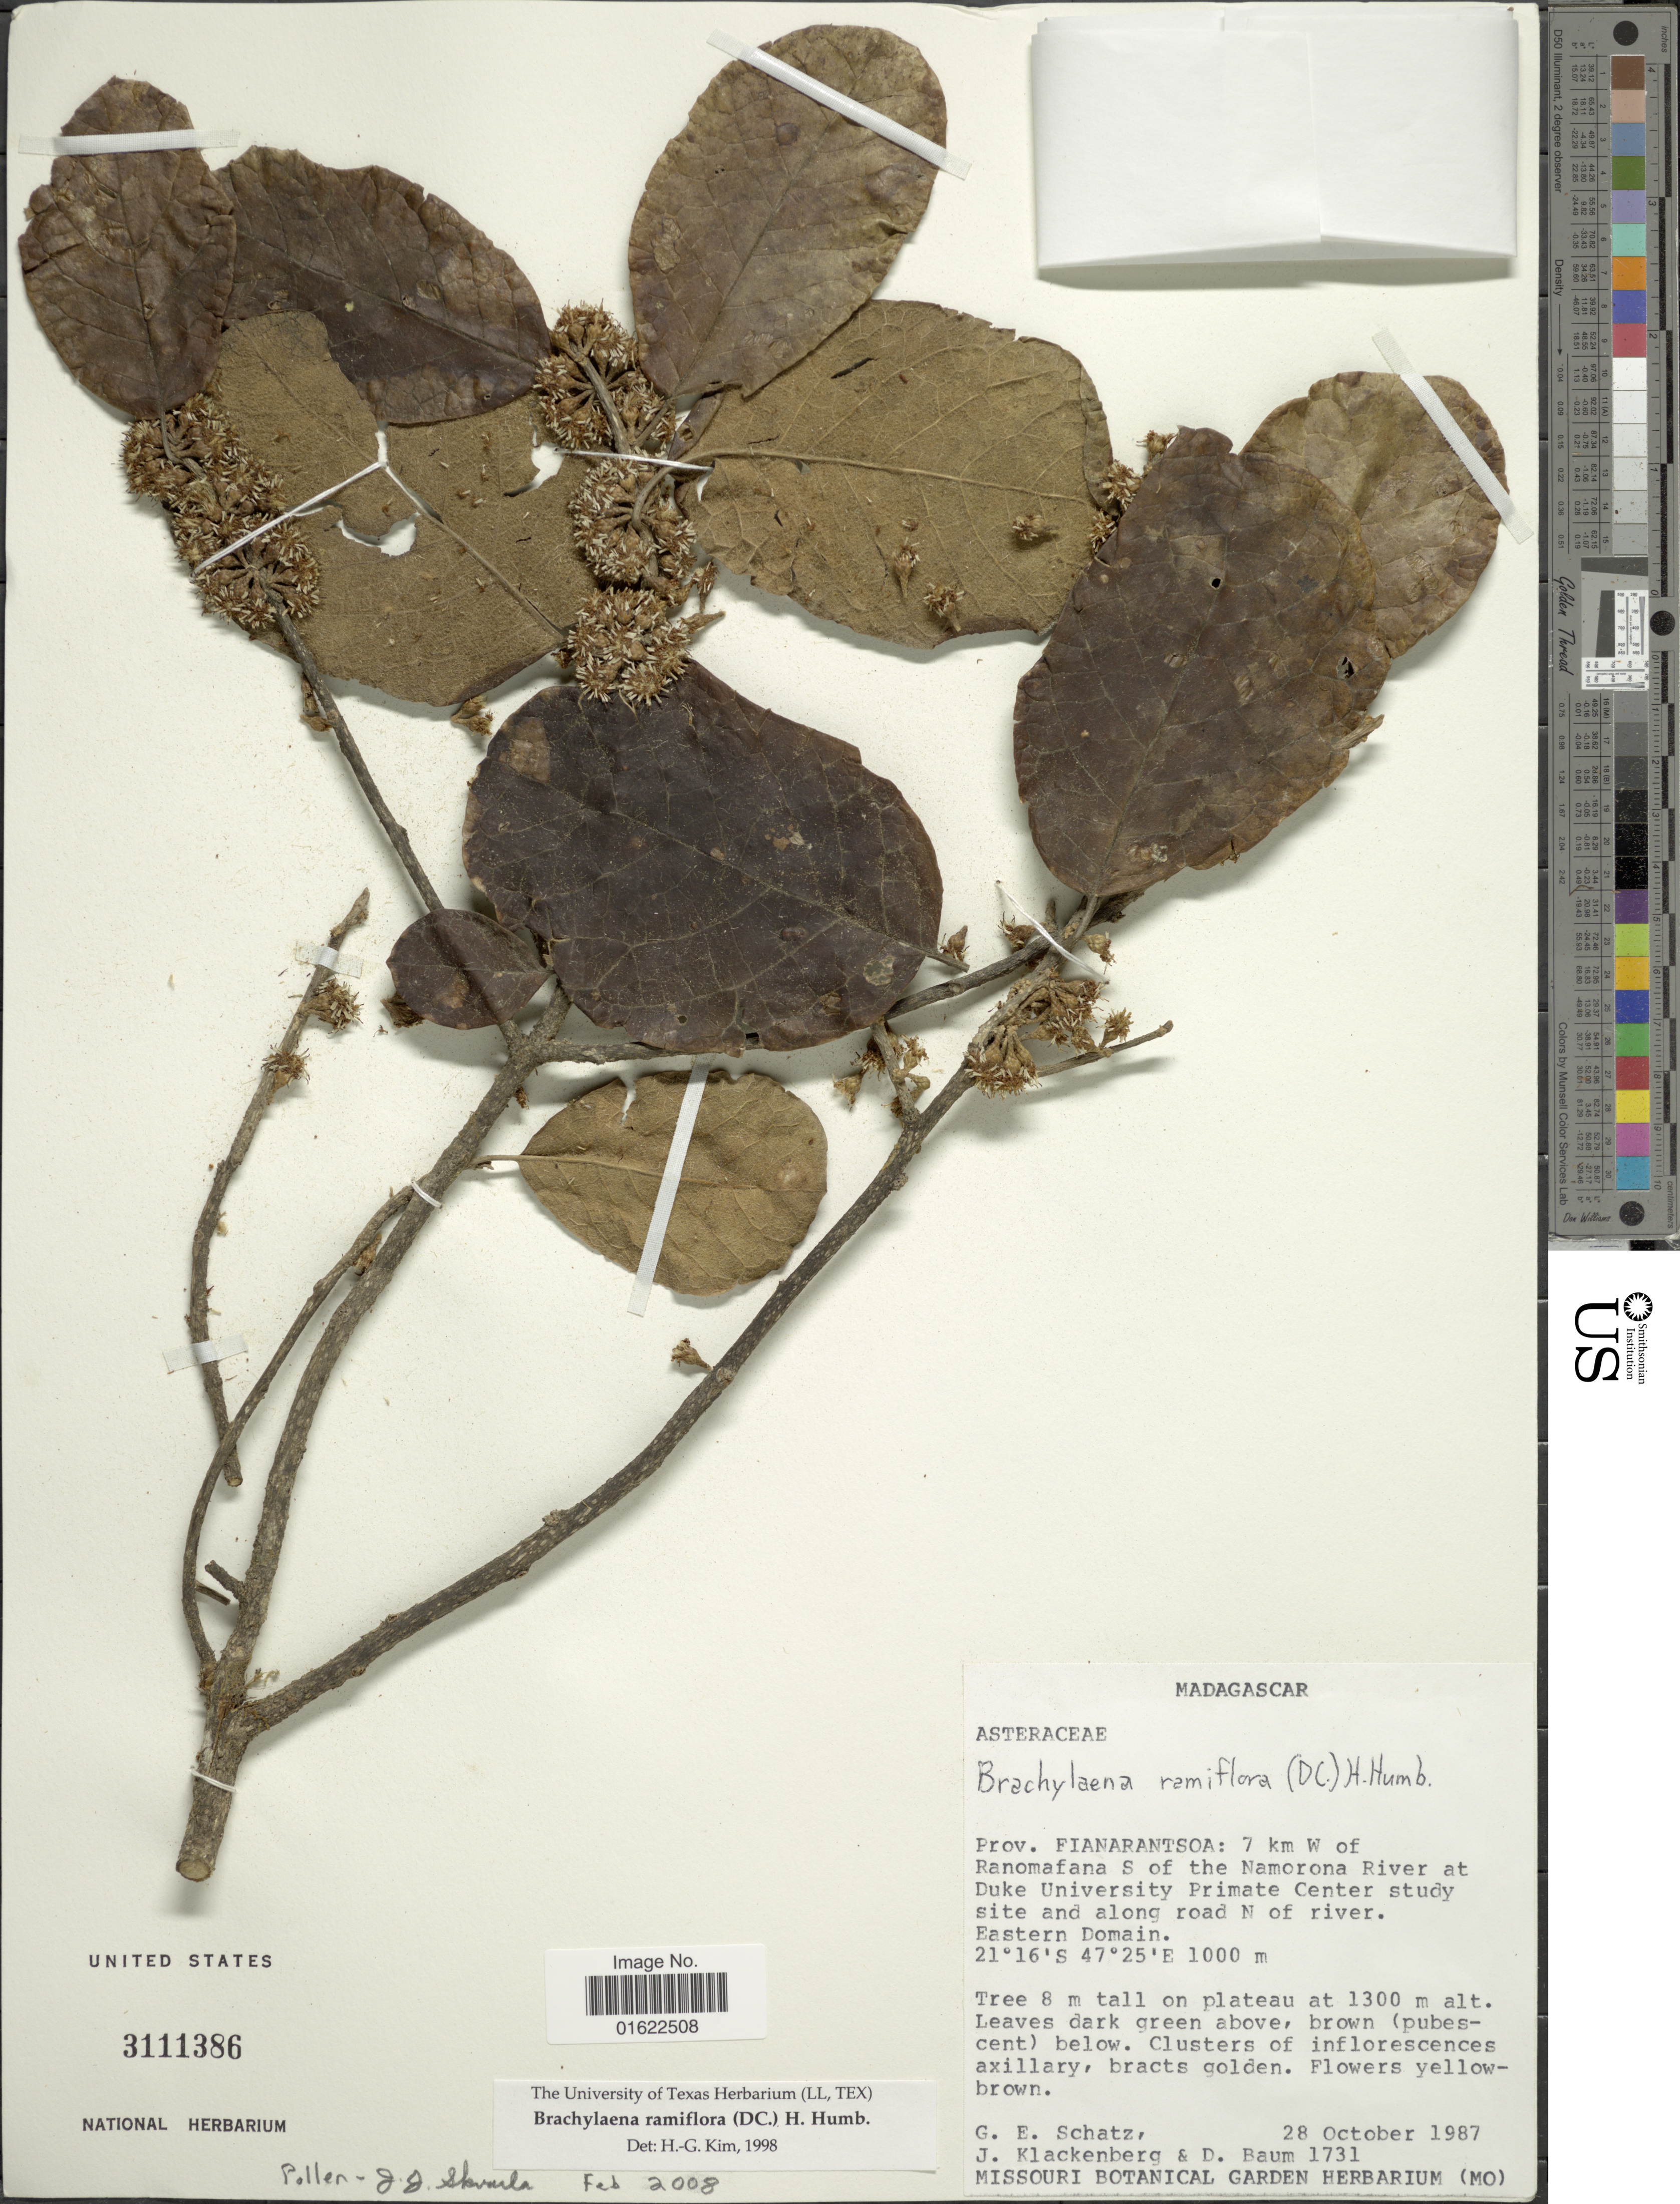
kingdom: Plantae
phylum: Tracheophyta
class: Magnoliopsida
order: Asterales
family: Asteraceae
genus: Brachylaena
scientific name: Brachylaena ramiflora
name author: (DC.) Humbert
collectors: G. Schatz, J. Klackenberg & D. Baum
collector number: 1731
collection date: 1987-10-28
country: Madagascar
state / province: Vatovavy Fitovinany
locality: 7 km W of Ranomafana S of the Namorona River at Duke University Primate Center study site and along road N of river, Eastern Domain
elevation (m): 1000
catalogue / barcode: US 3111386